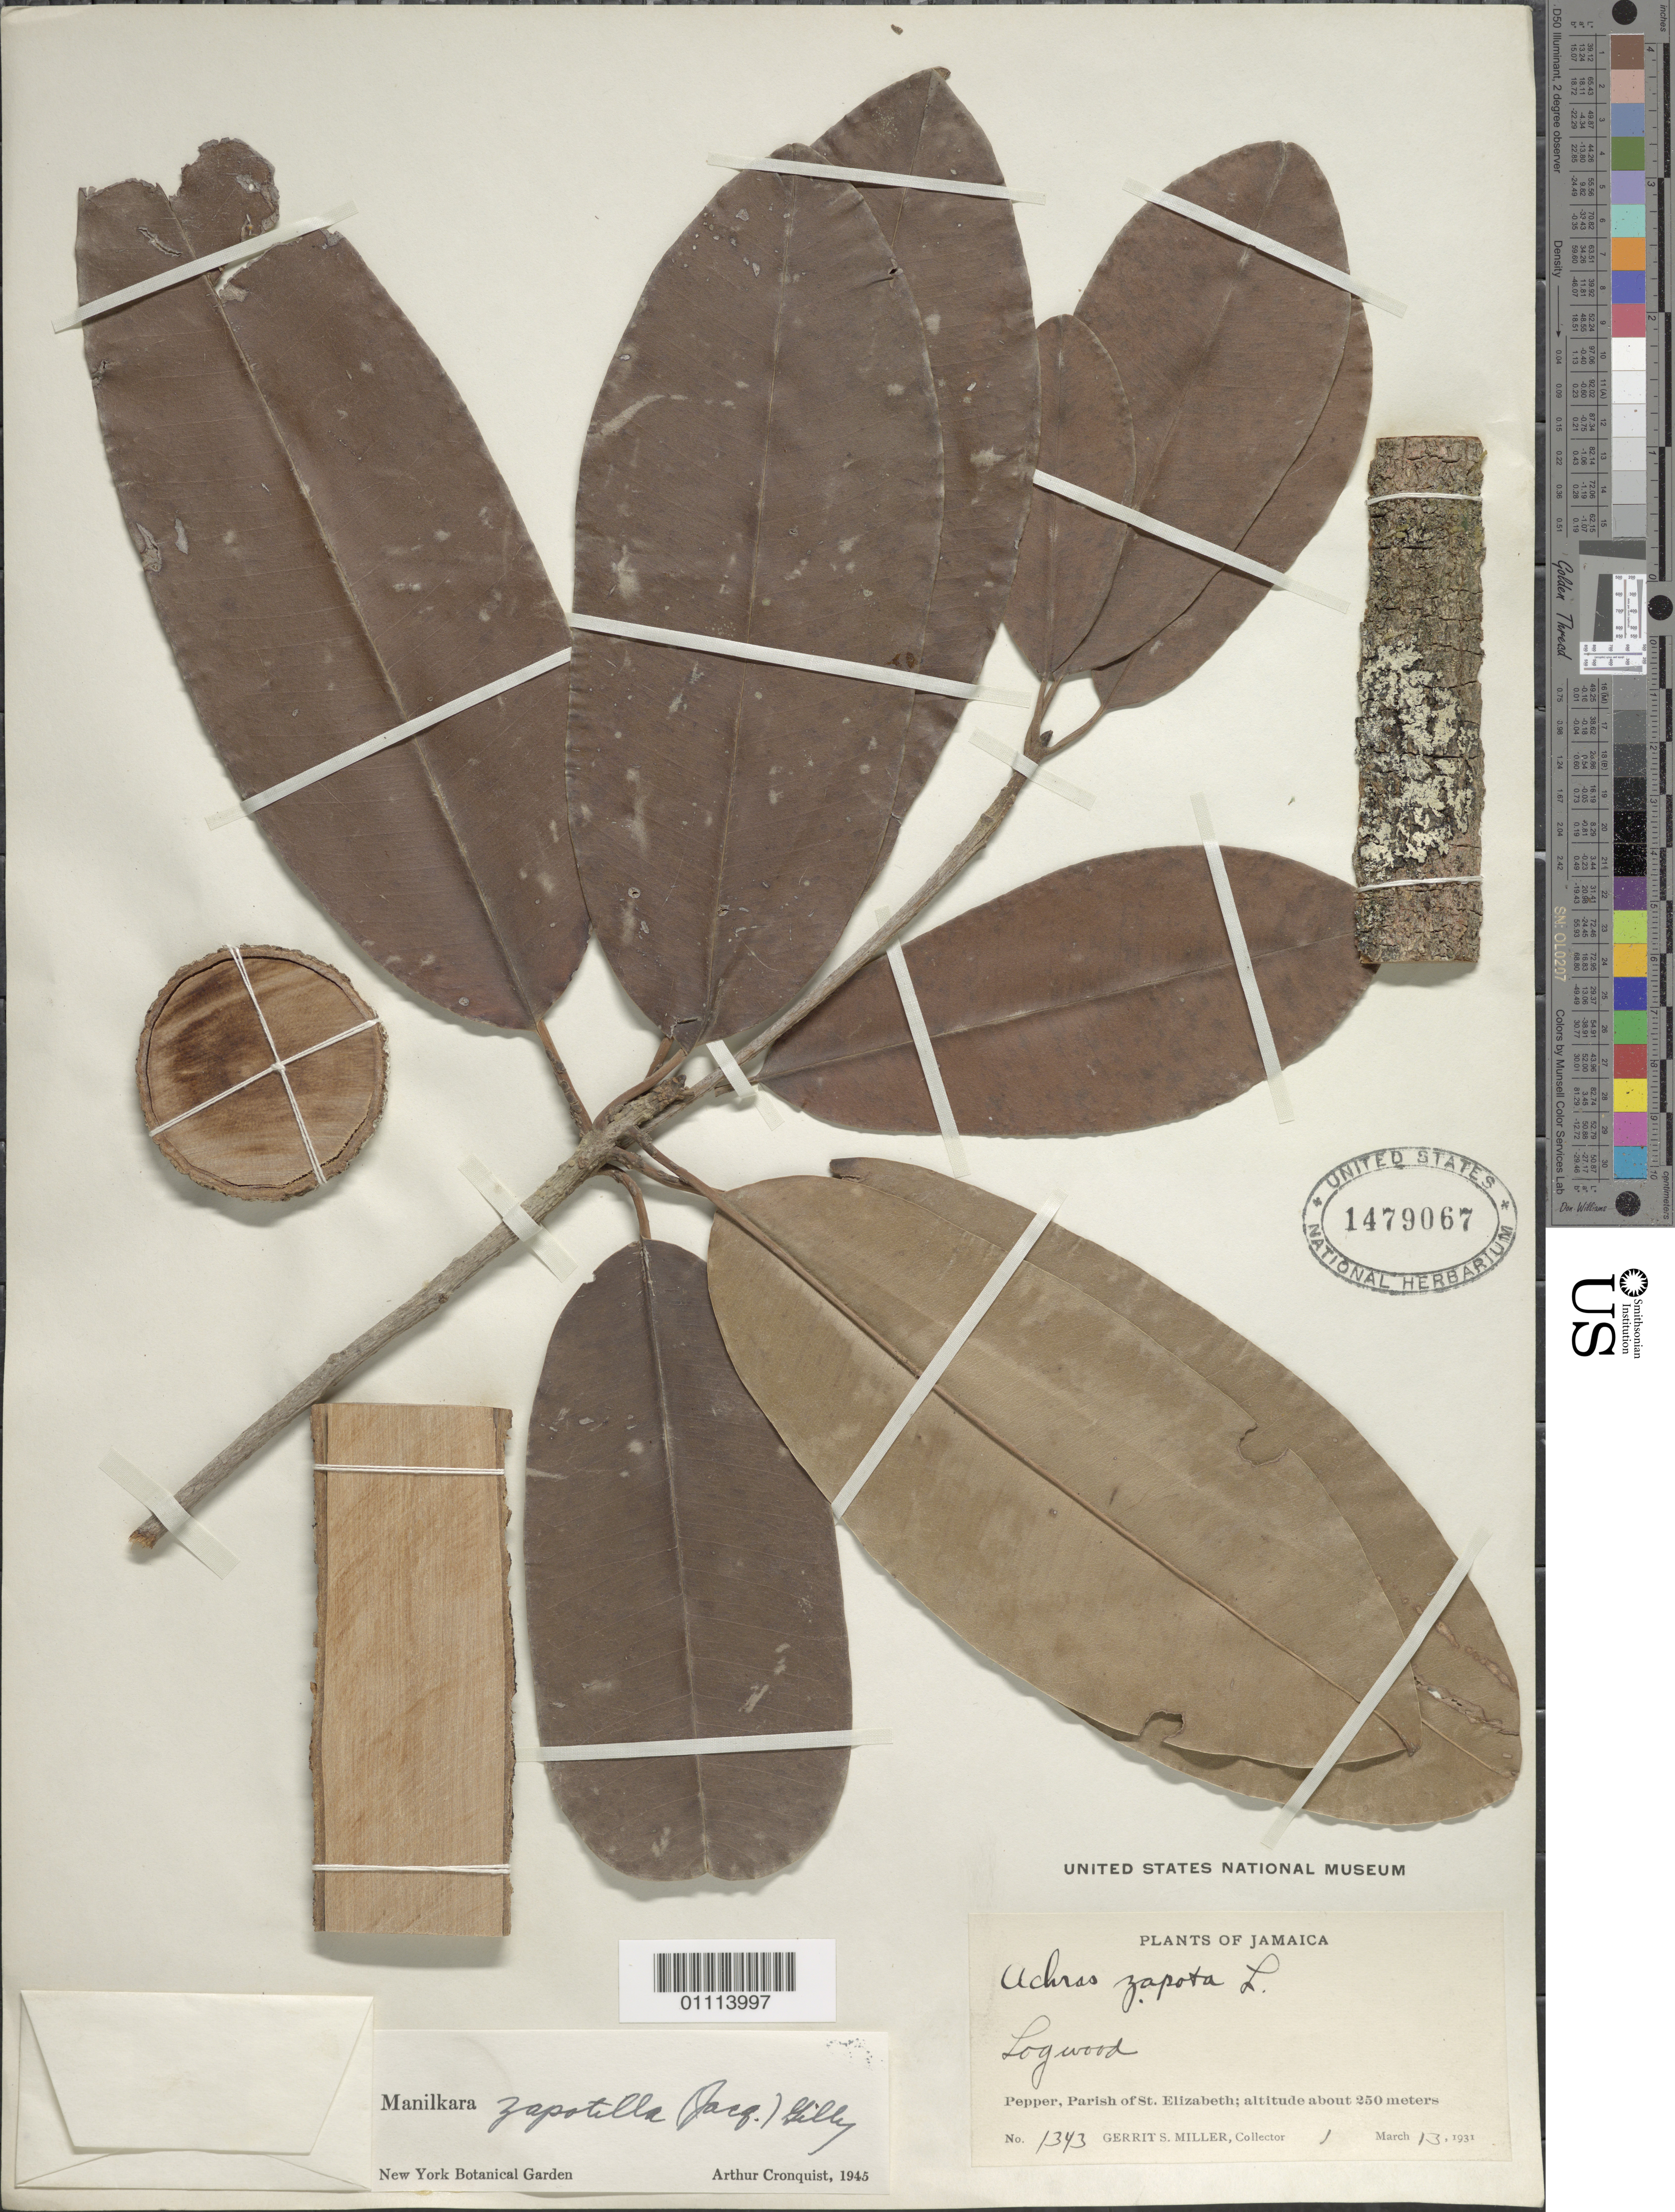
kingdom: Plantae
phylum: Tracheophyta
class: Magnoliopsida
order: Ericales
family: Sapotaceae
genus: Manilkara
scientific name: Manilkara zapotilla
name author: (Jacq.) Gilly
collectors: G. S. Miller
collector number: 1343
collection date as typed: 13 Mar 1931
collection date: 1931-03-13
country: Jamaica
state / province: Saint Elizabeth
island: Jamaica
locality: Pepper, Parish of St. Elizabeth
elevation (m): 250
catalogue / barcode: US 1479067